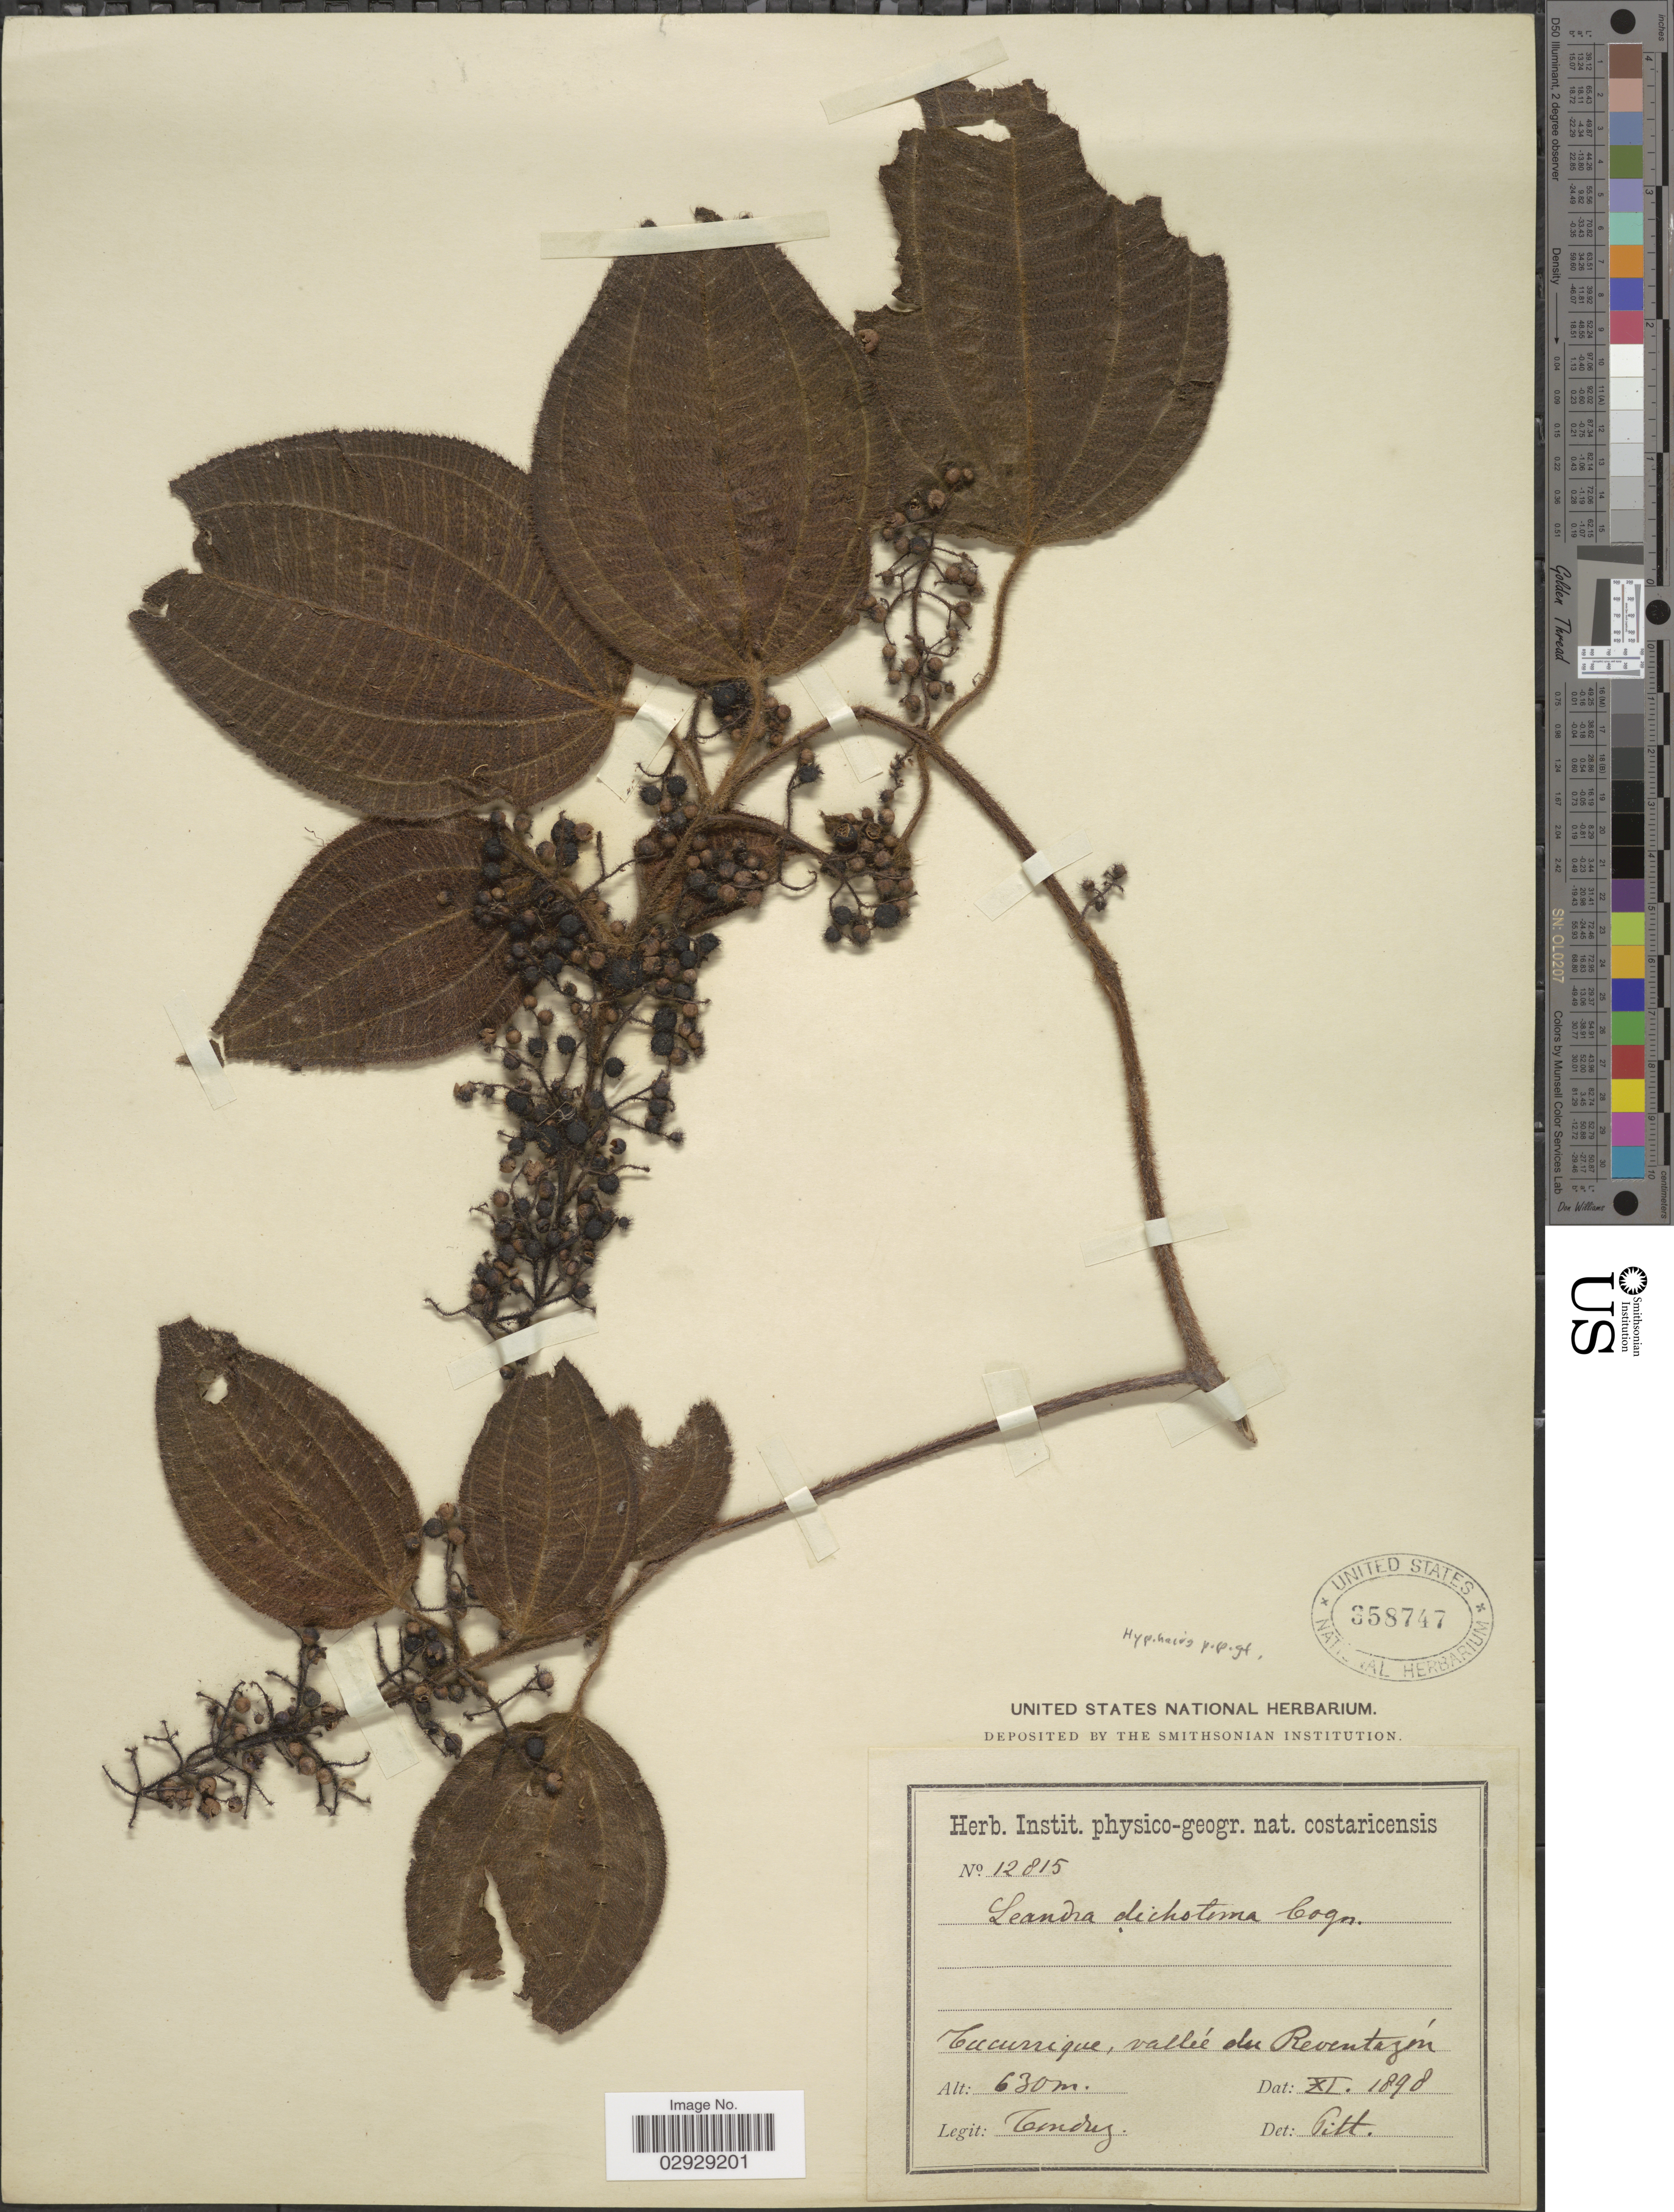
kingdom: Plantae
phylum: Tracheophyta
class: Magnoliopsida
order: Myrtales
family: Melastomataceae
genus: Leandra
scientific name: Leandra grandifolia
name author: Cogn.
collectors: Tonduz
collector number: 12815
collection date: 1898-11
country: Costa Rica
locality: Tucurrique, vallée du Reventazón.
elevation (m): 630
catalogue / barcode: US 358747